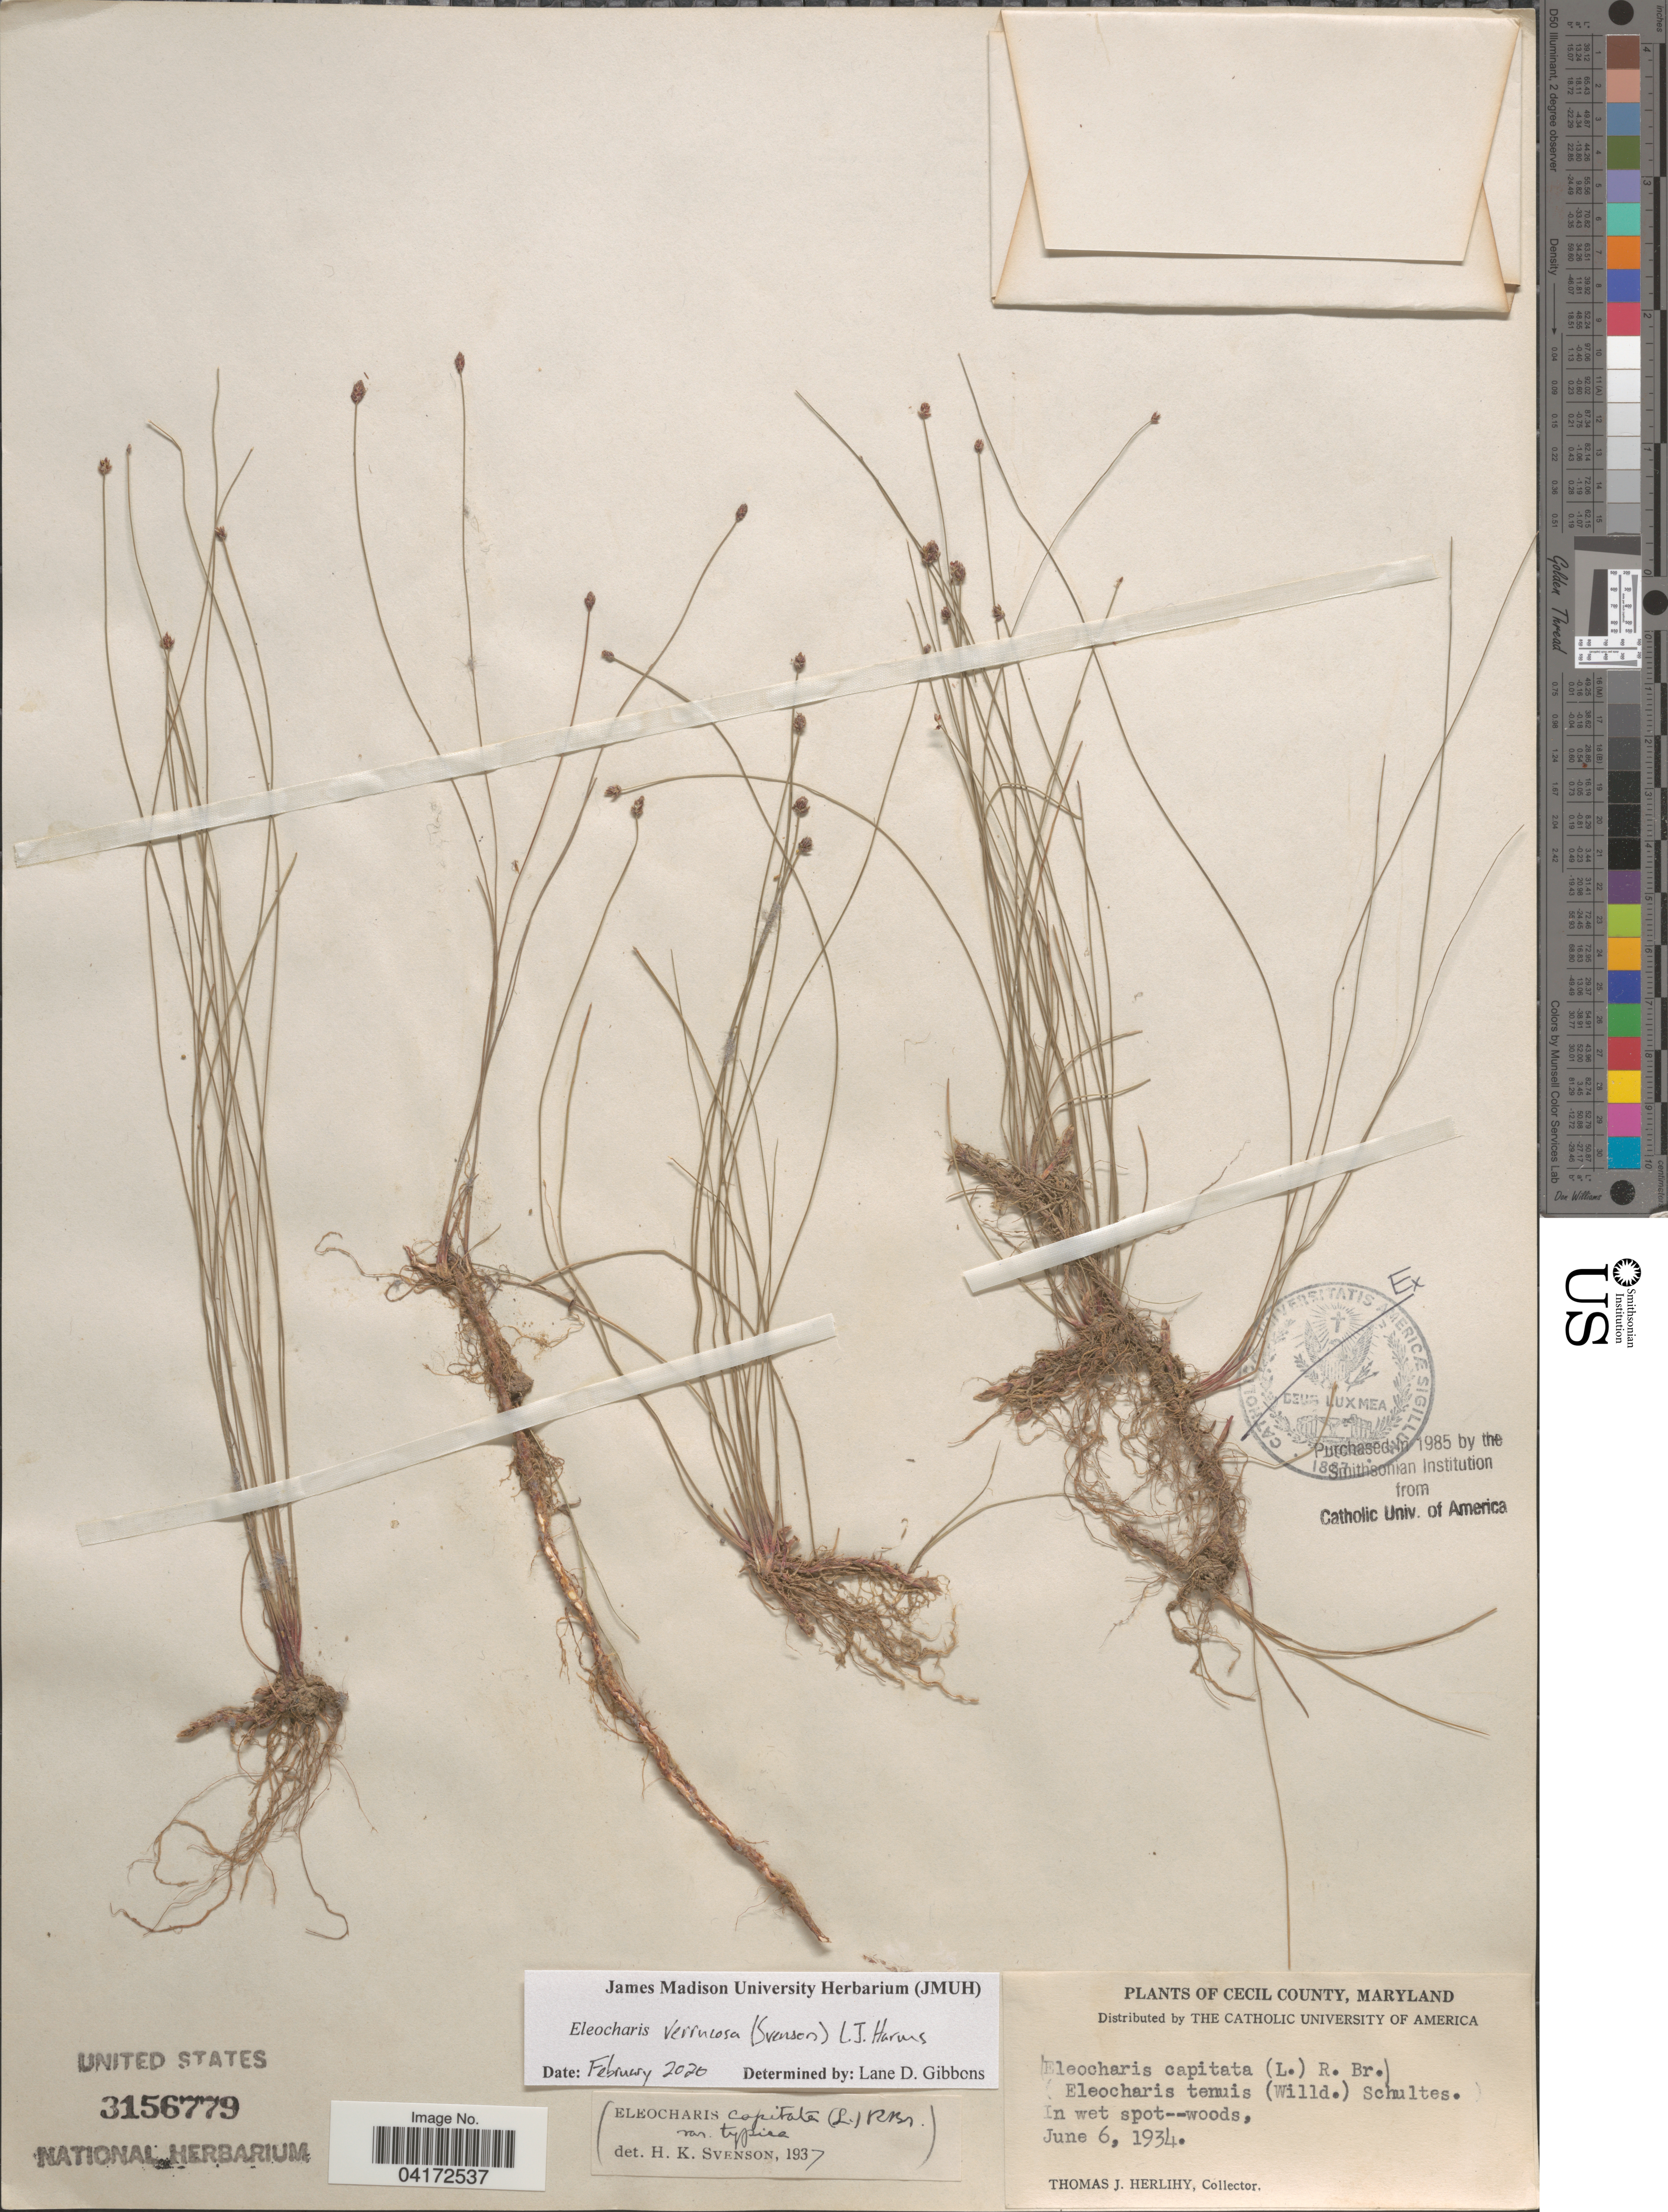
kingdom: Plantae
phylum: Tracheophyta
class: Liliopsida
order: Poales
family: Cyperaceae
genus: Eleocharis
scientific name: Eleocharis verrucosa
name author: (Svenson) L. J. Harms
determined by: Gibbons, Lane D.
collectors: T. Herlihy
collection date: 1934-06-06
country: United States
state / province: Maryland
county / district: Cecil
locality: Cecil County.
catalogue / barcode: US 3156679